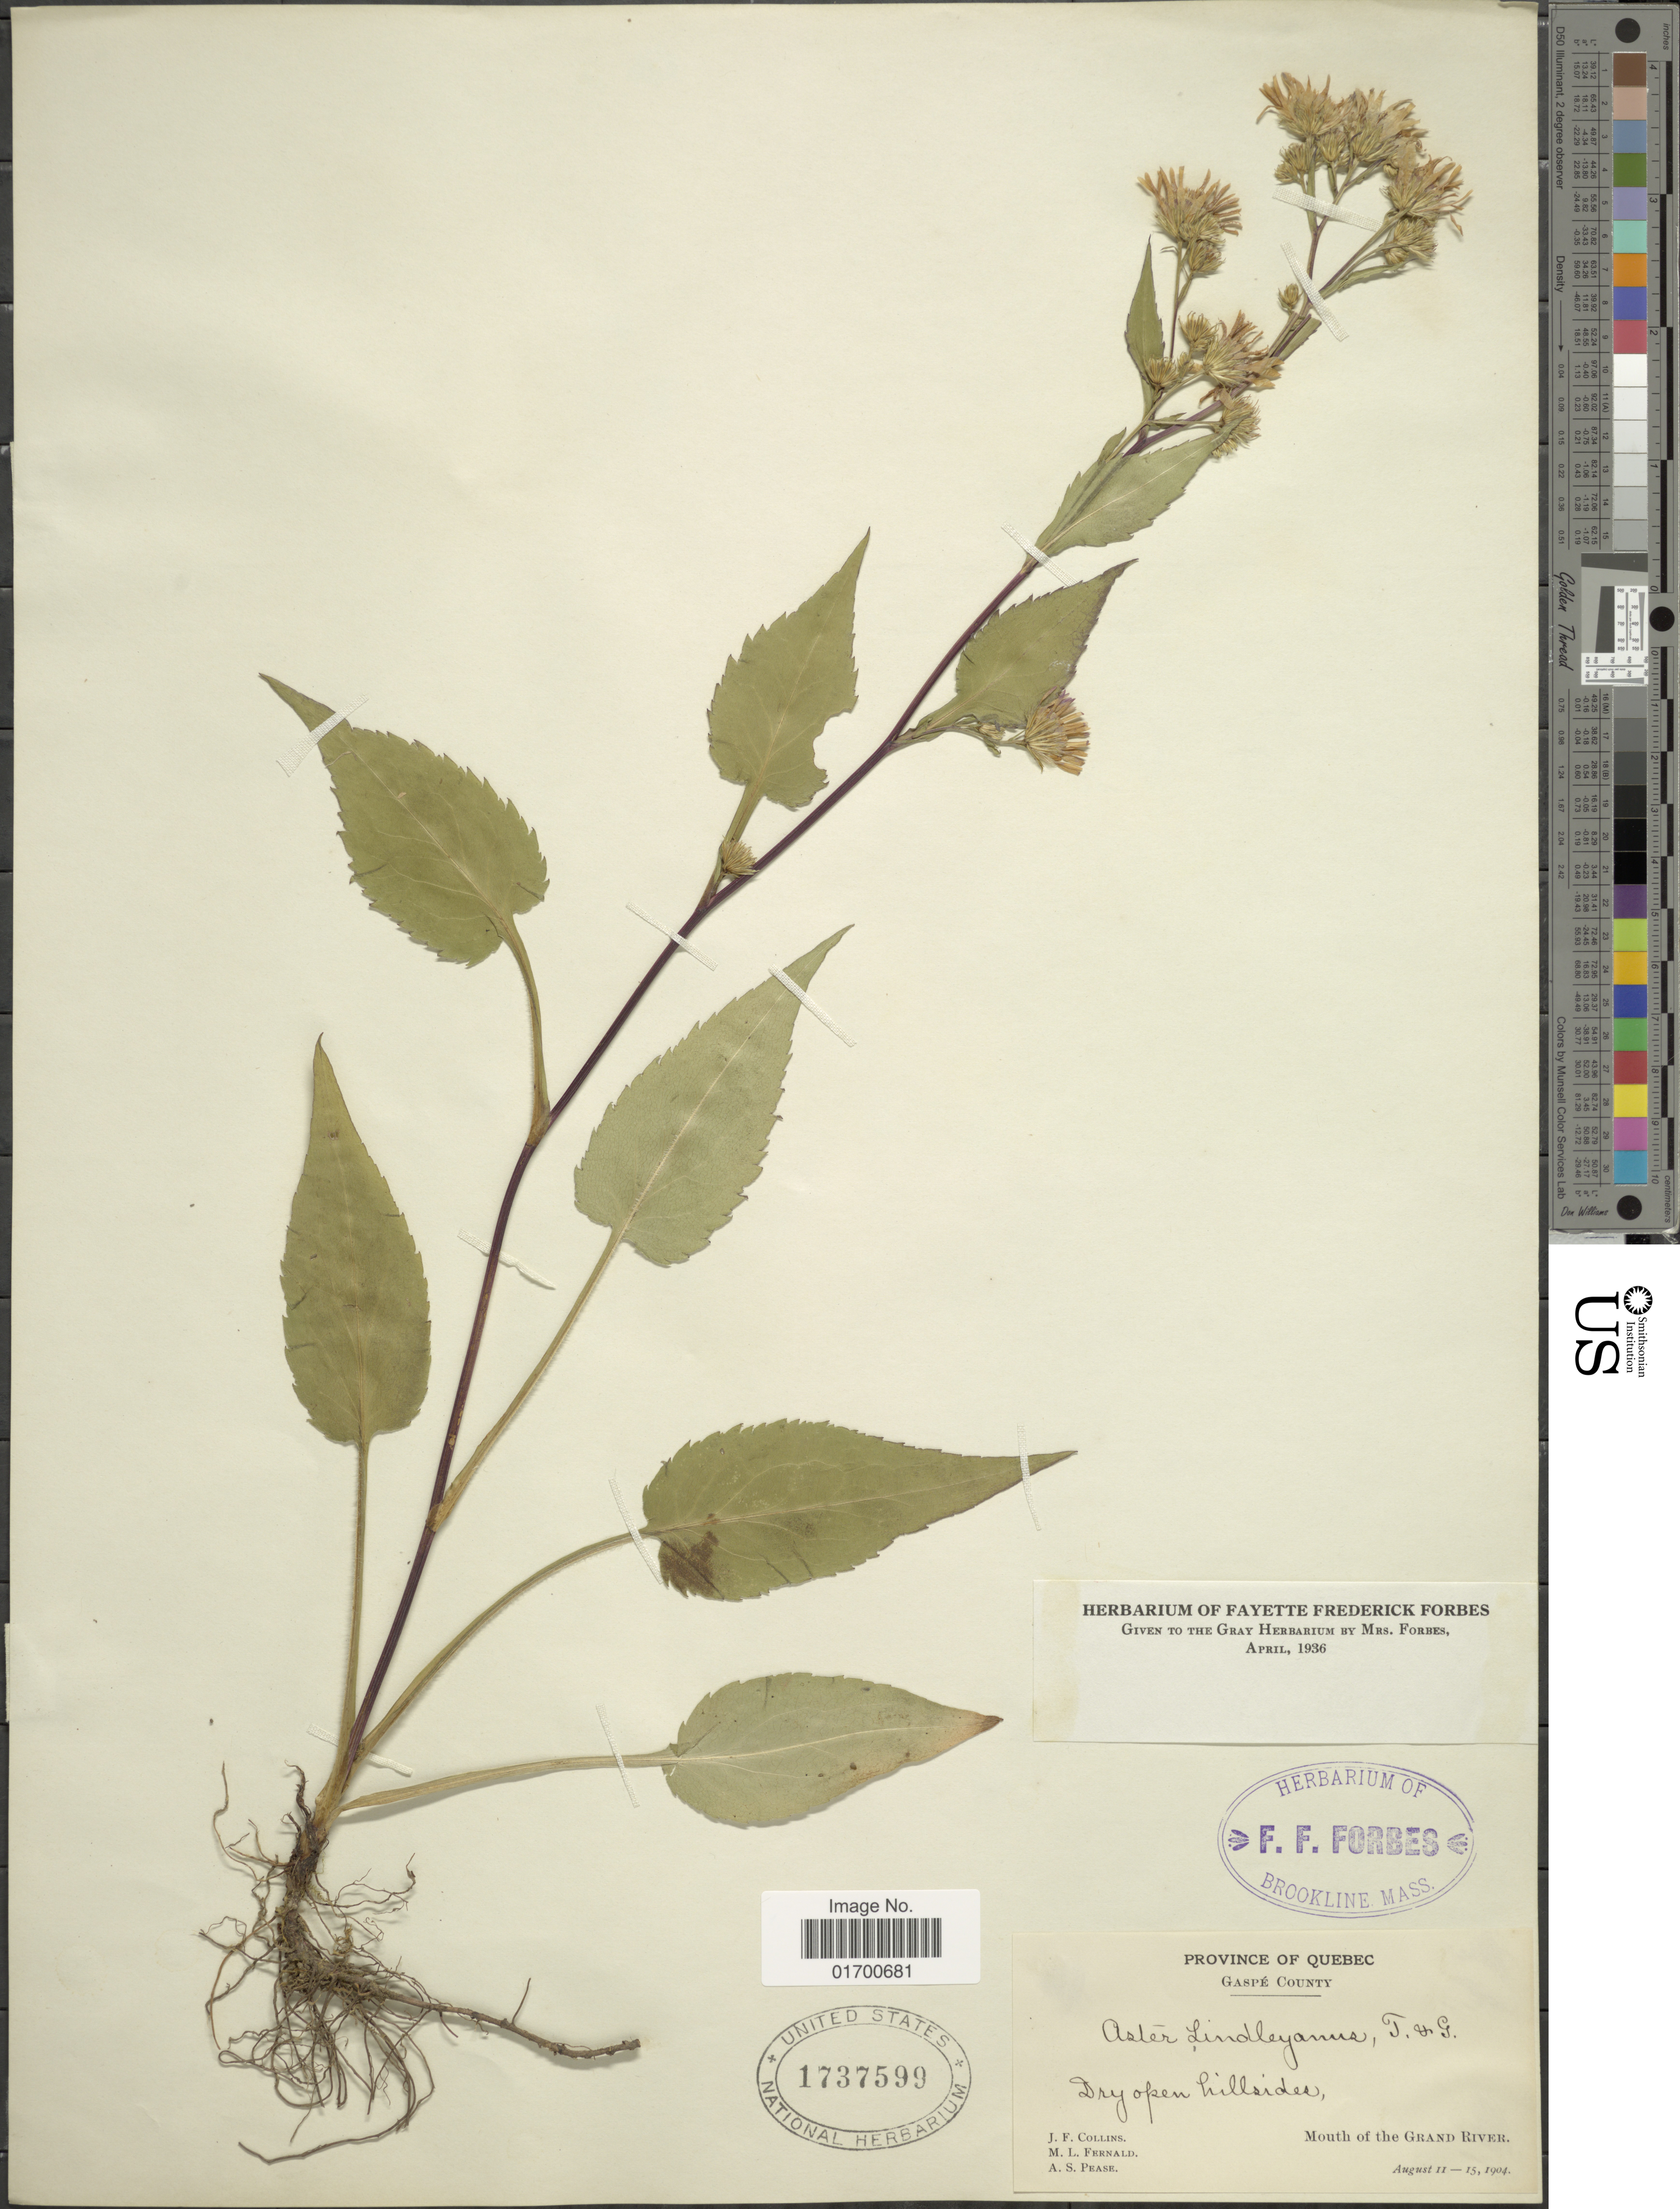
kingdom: Plantae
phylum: Tracheophyta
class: Magnoliopsida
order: Asterales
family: Asteraceae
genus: Symphyotrichum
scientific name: Symphyotrichum ciliolatum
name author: (Lindl.) Á. Löve & D. Löve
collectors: J. Collins, M. L. Fernald & A. S. Pease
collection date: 1904-08-11/1904-08-15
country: Canada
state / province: Quebec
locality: Gaspe County, Dry open hillsides, Mouth of Grand River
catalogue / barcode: US 1737599